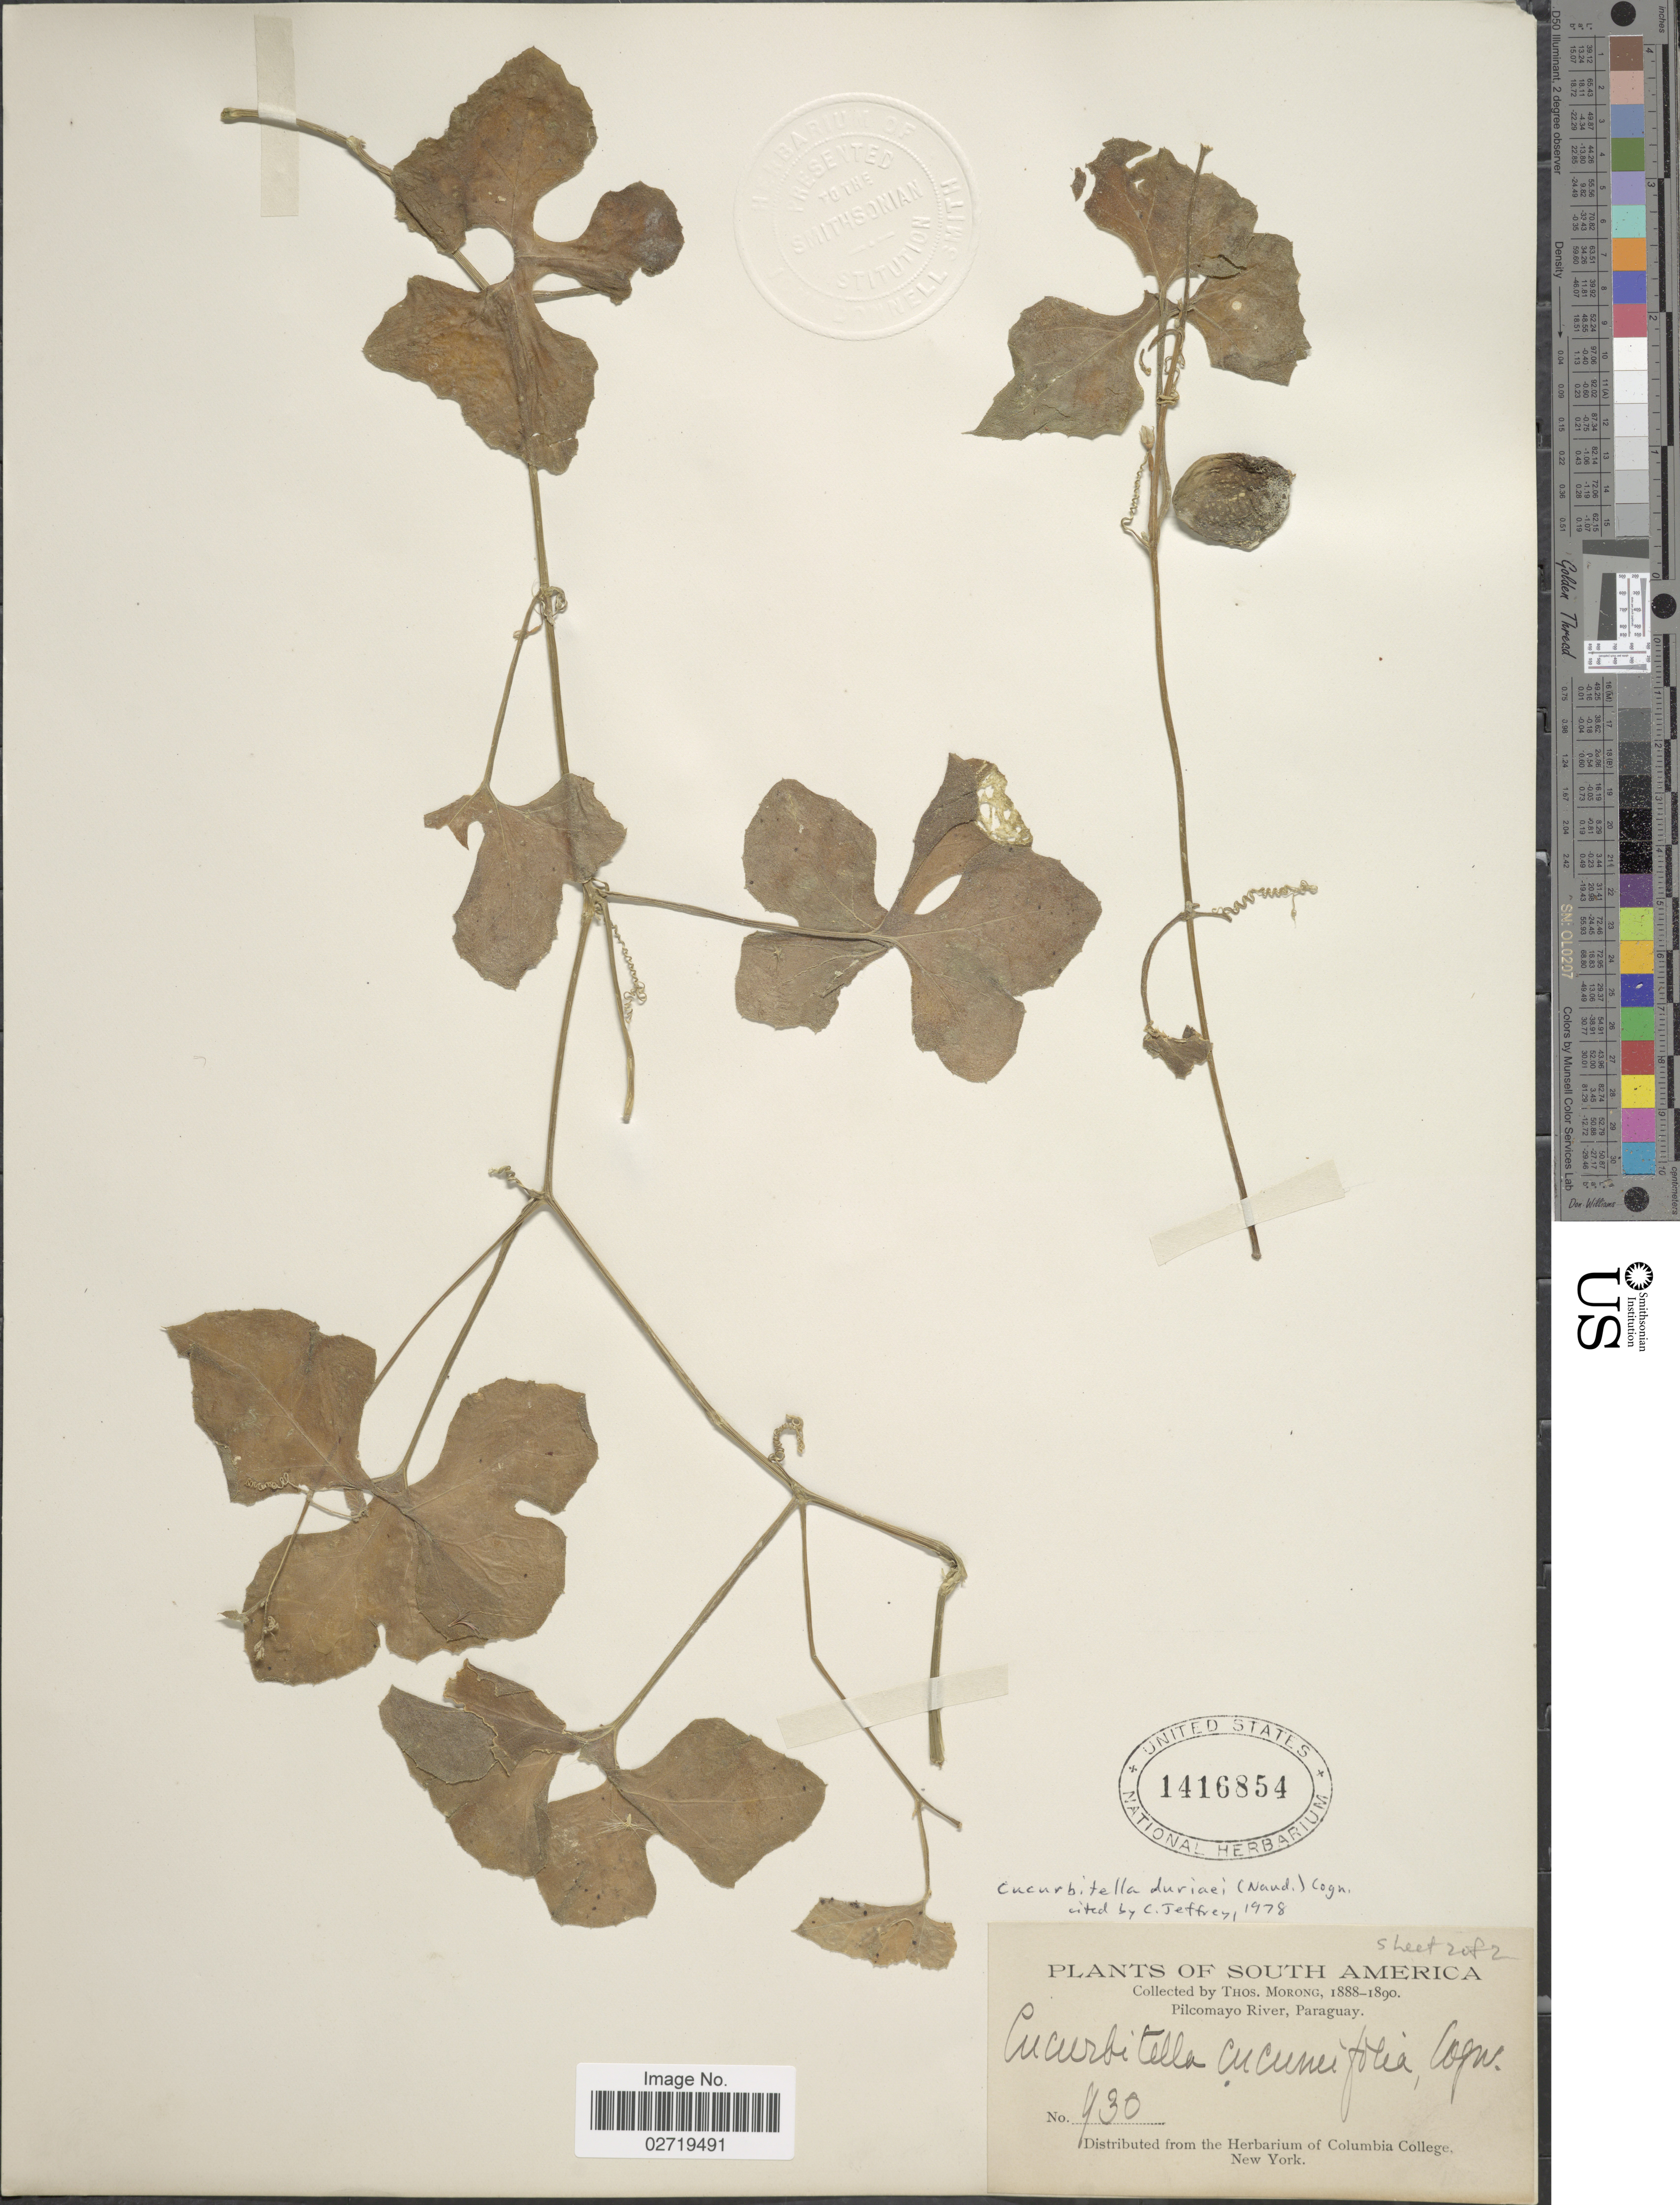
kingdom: Plantae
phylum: Tracheophyta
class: Magnoliopsida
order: Cucurbitales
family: Cucurbitaceae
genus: Cucurbitella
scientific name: Cucurbitella asperata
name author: (Gillies ex Hook. & Arn.) Walp.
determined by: Nee, Michael H.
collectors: ex herb. T. Morong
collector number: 930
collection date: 1888/1890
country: Paraguay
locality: Pilcomayo River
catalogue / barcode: US 1416854